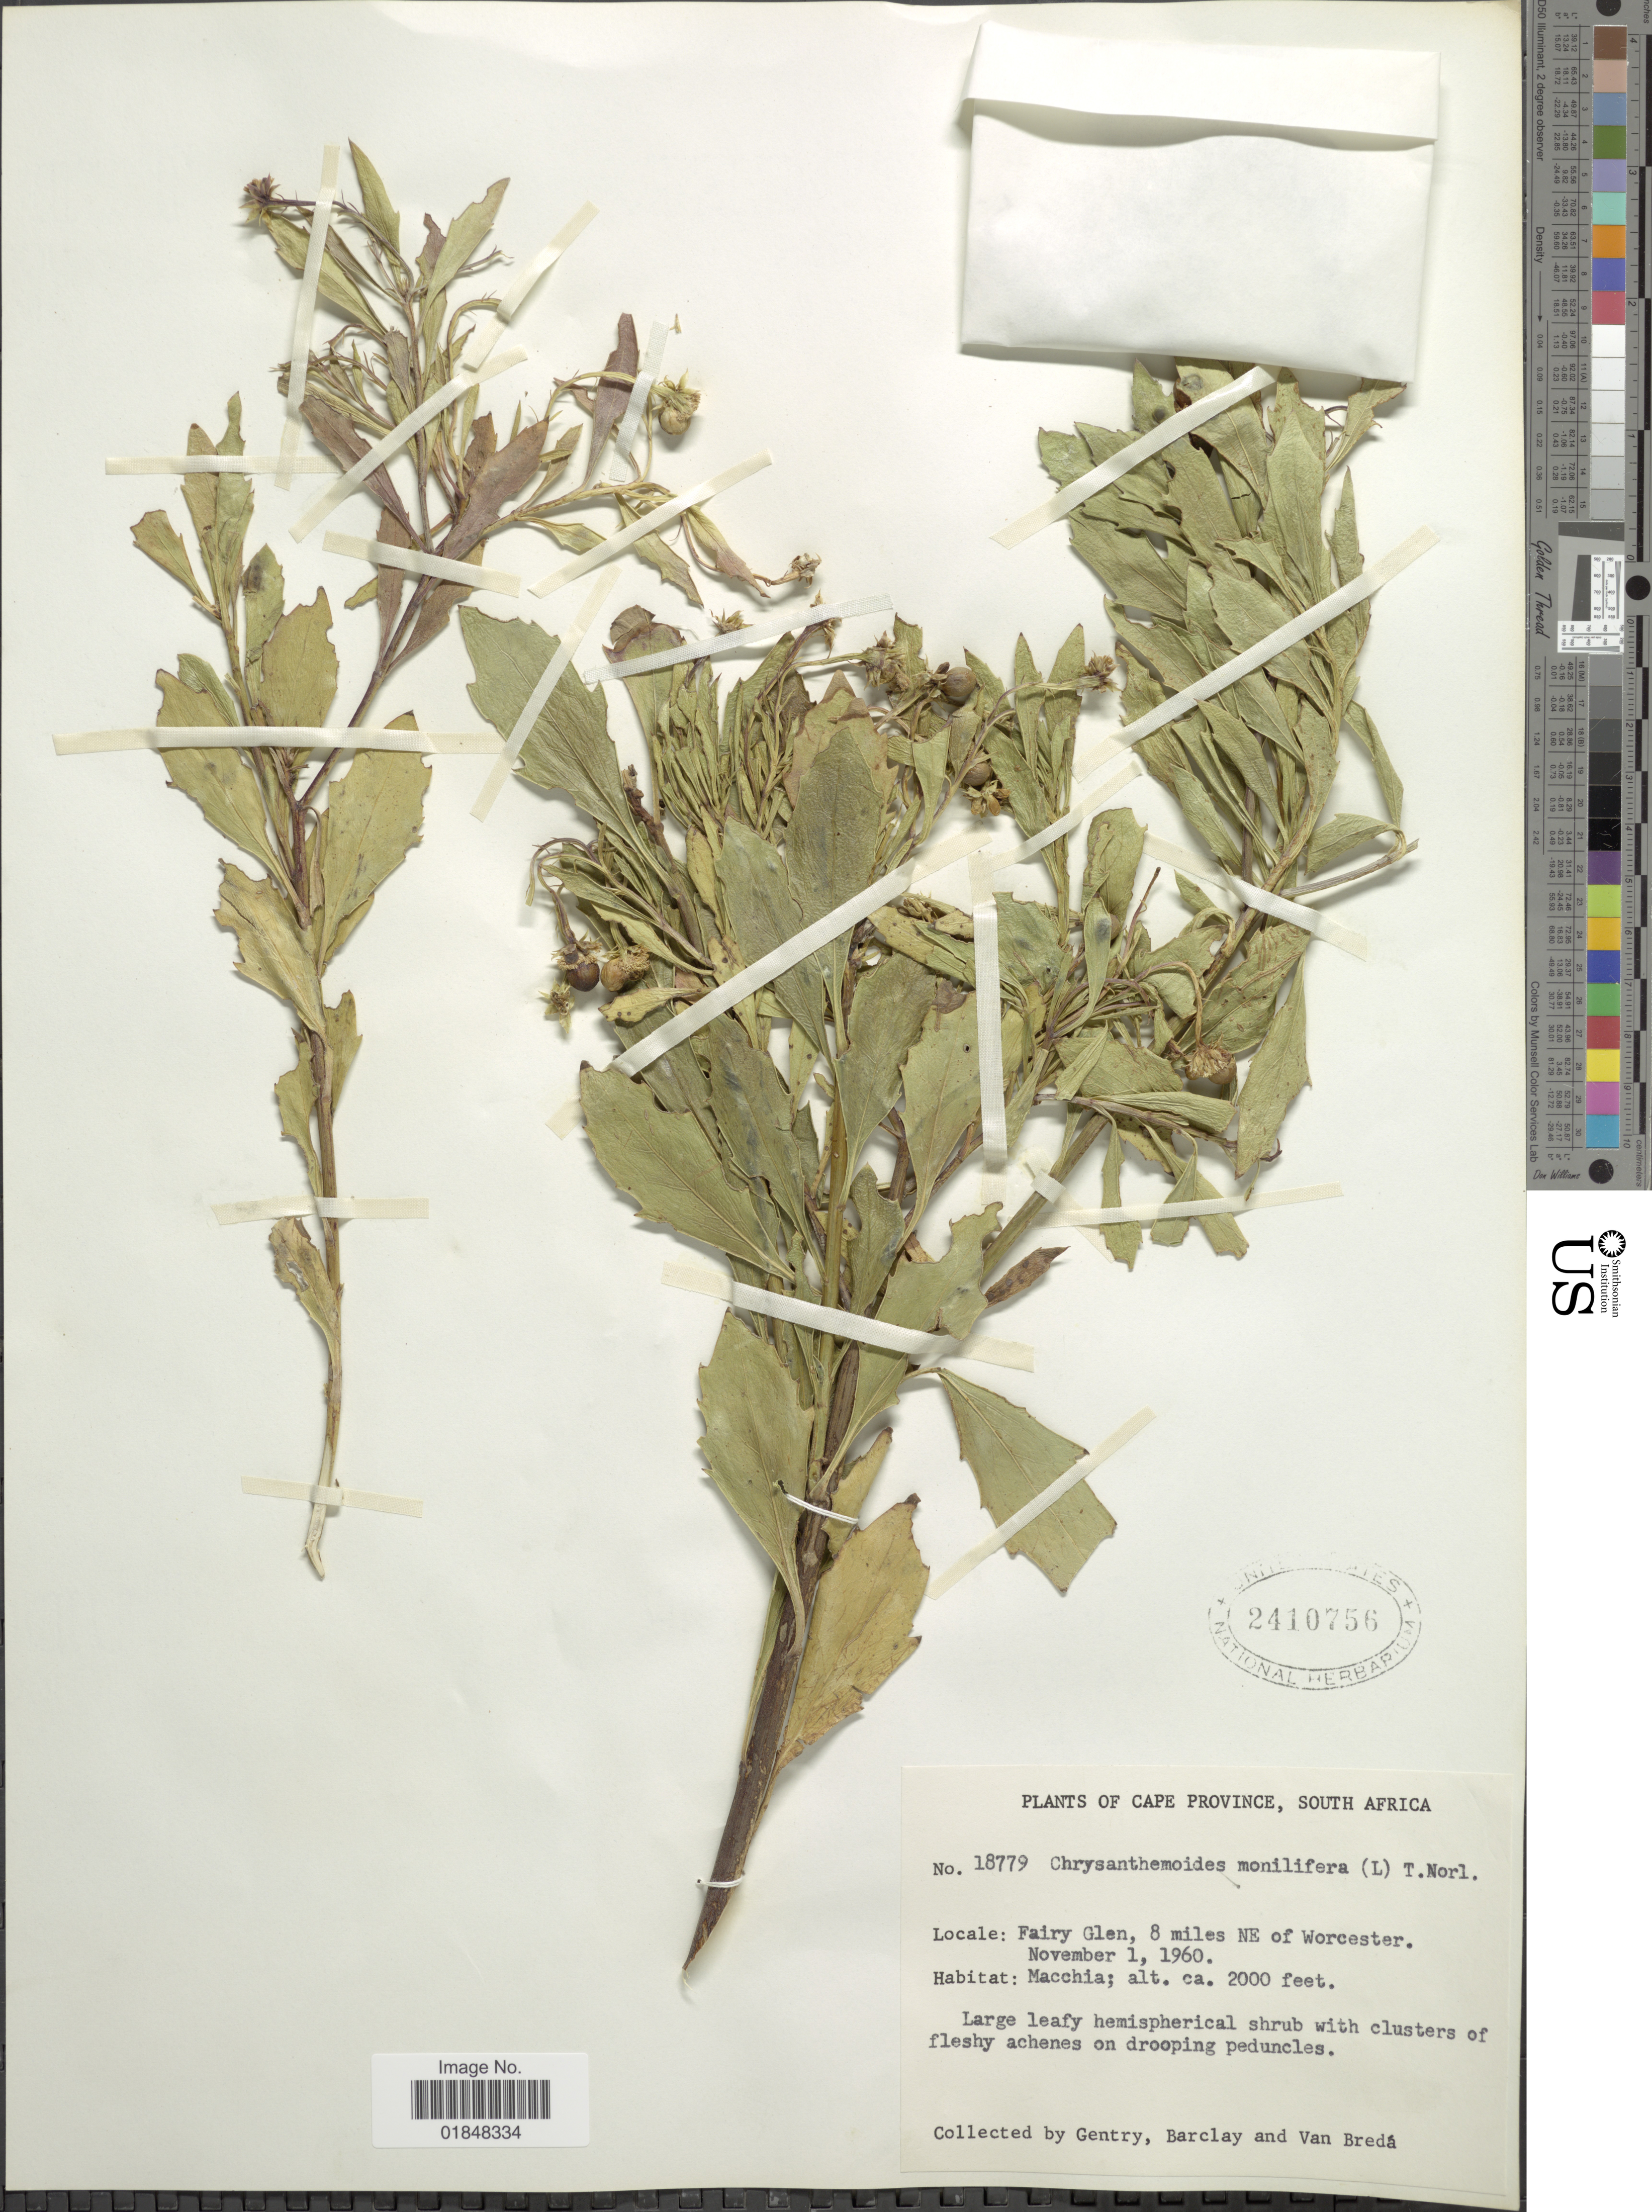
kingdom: Plantae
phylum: Tracheophyta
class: Magnoliopsida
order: Asterales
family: Asteraceae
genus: Chrysanthemoides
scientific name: Chrysanthemoides monilifera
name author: (L.) Norl.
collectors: Gentry, --, -- Barclay & P. Van Breda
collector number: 18779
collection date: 1960-11-01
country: South Africa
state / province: Western Cape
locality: Fairy Glen, 8 miles NE of Worcester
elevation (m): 610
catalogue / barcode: US 2410756